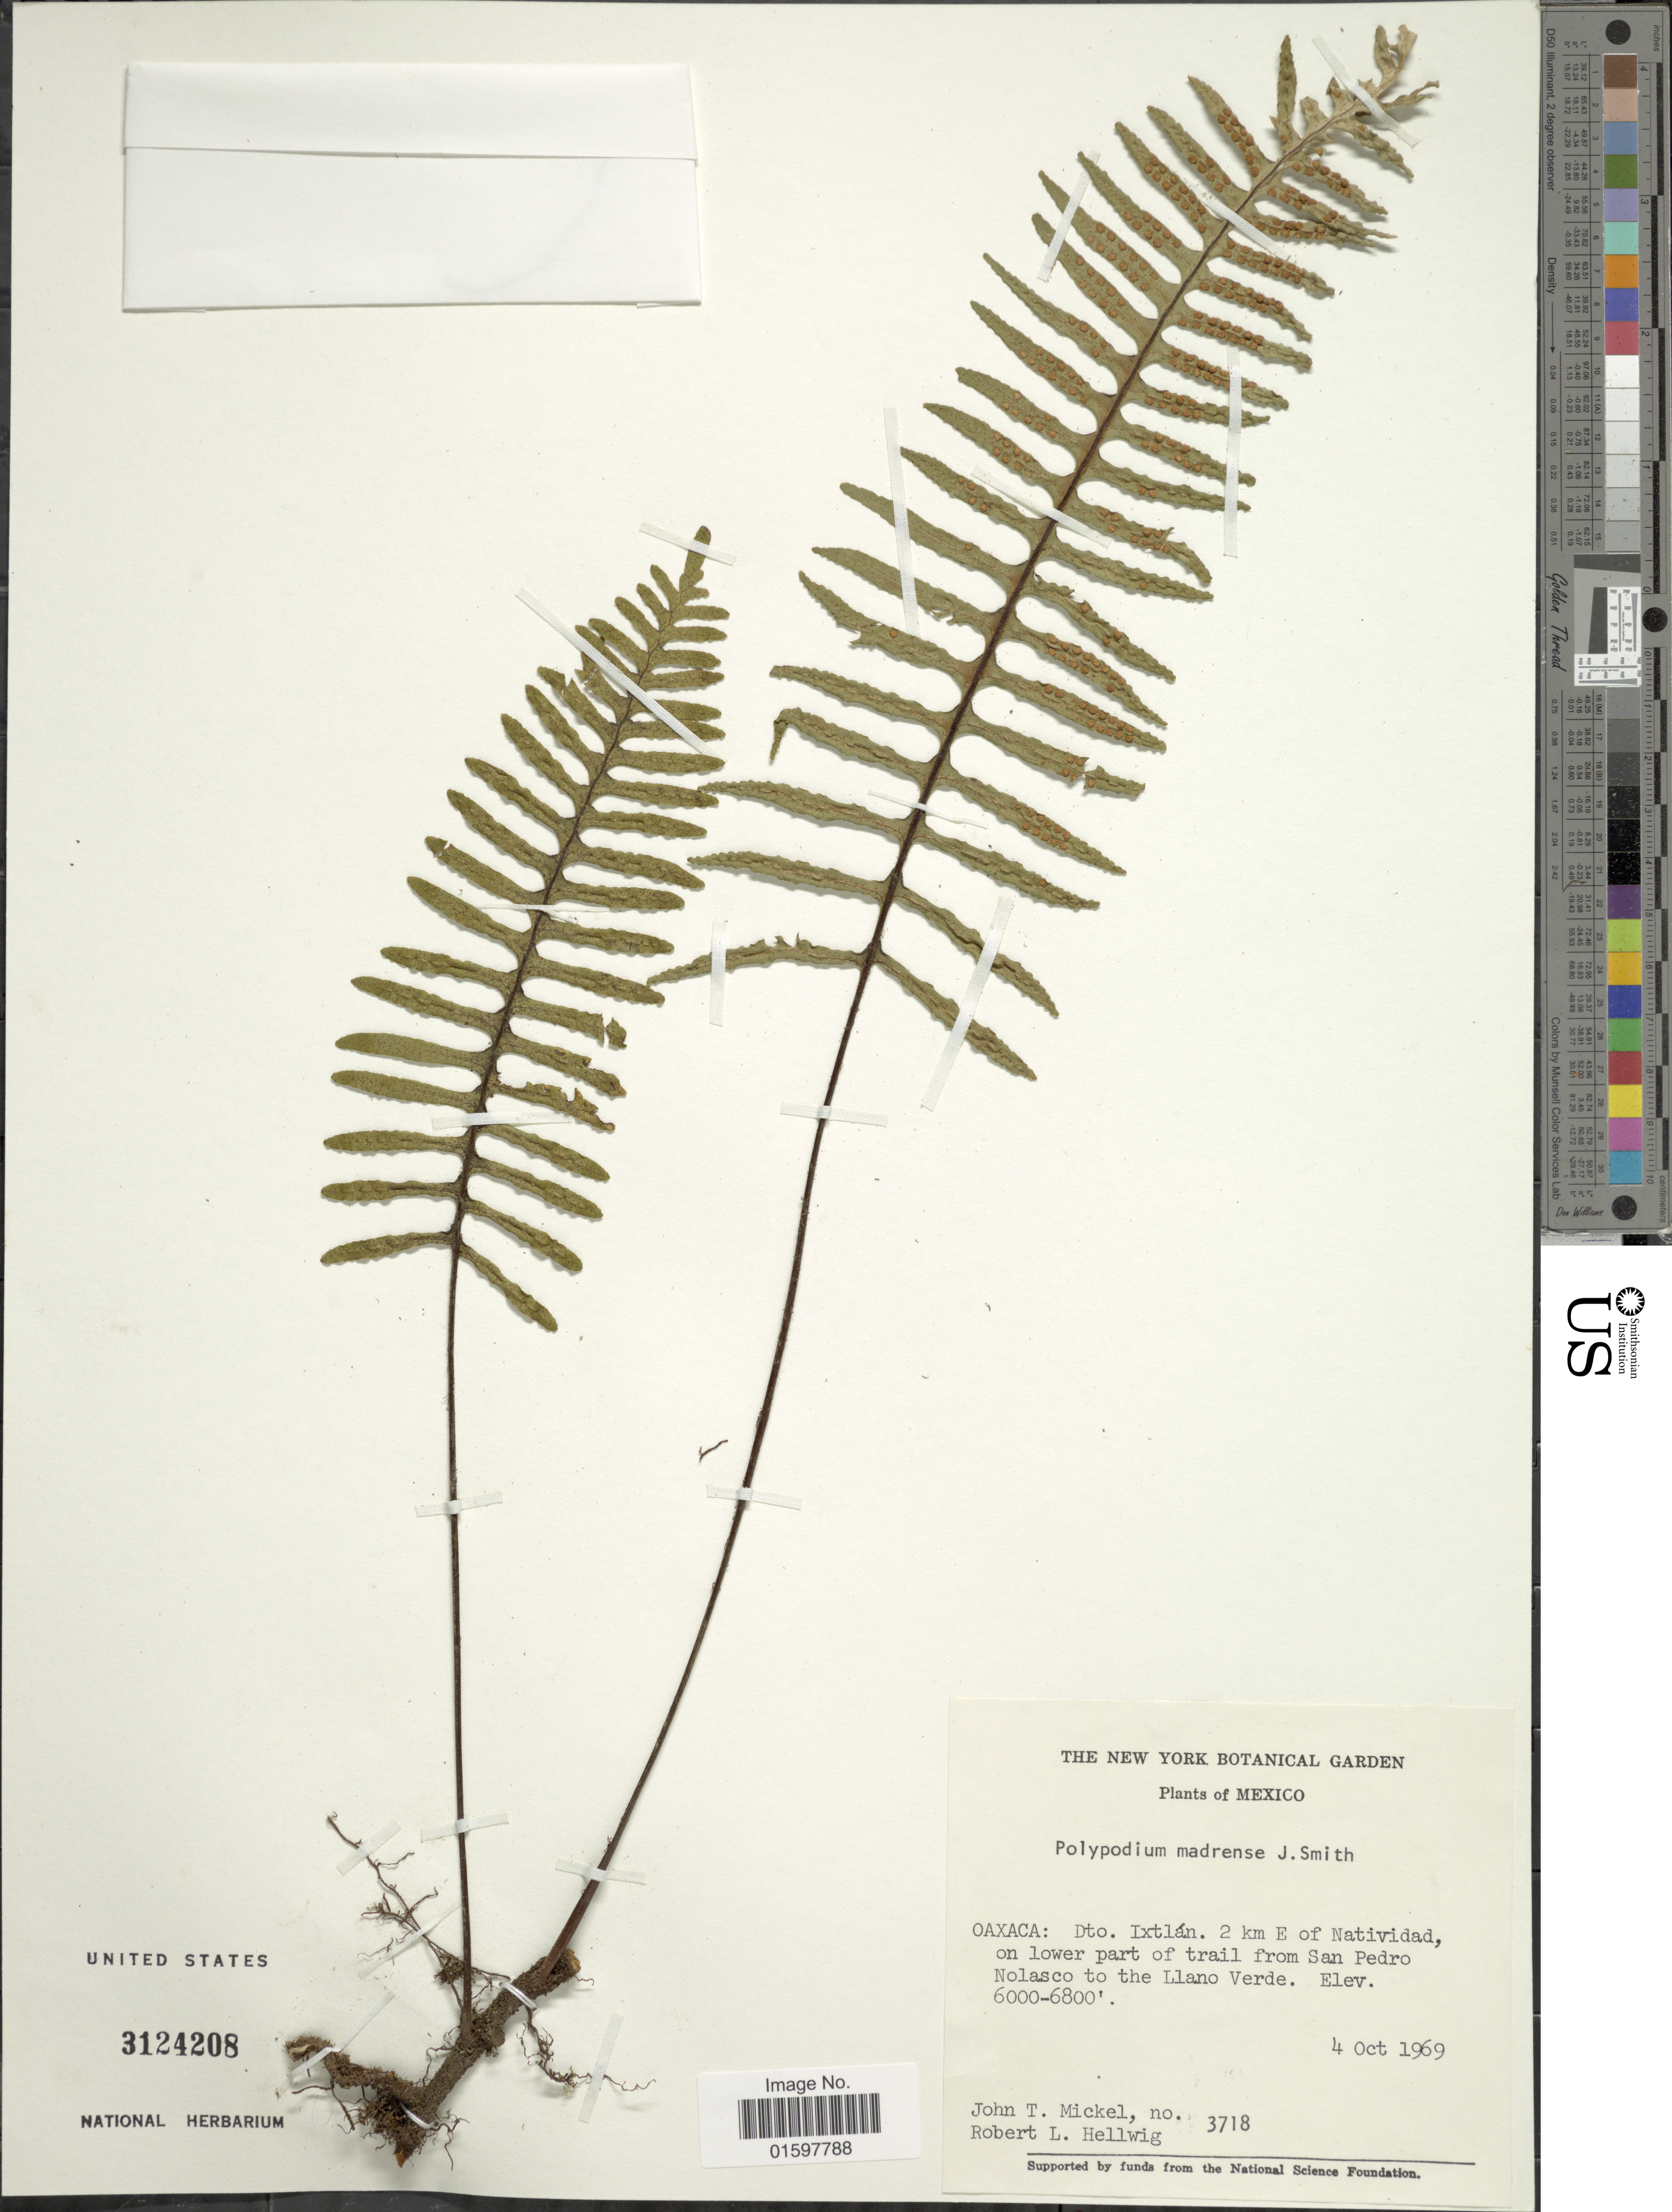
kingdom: Plantae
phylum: Tracheophyta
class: Polypodiopsida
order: Polypodiales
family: Polypodiaceae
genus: Pleopeltis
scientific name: Pleopeltis madrense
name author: (J. Sm.) A.R. Sm. & Tejero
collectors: J. T. Mickel & R. Hellwig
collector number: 3718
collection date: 1969-10-04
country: Mexico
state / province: Oaxaca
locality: Dto. Ixtlán, 2 km E of Natividad on lower part of trail from San Pedro Nolasco to the Llano Verde.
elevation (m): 1829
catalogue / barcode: US 3124208